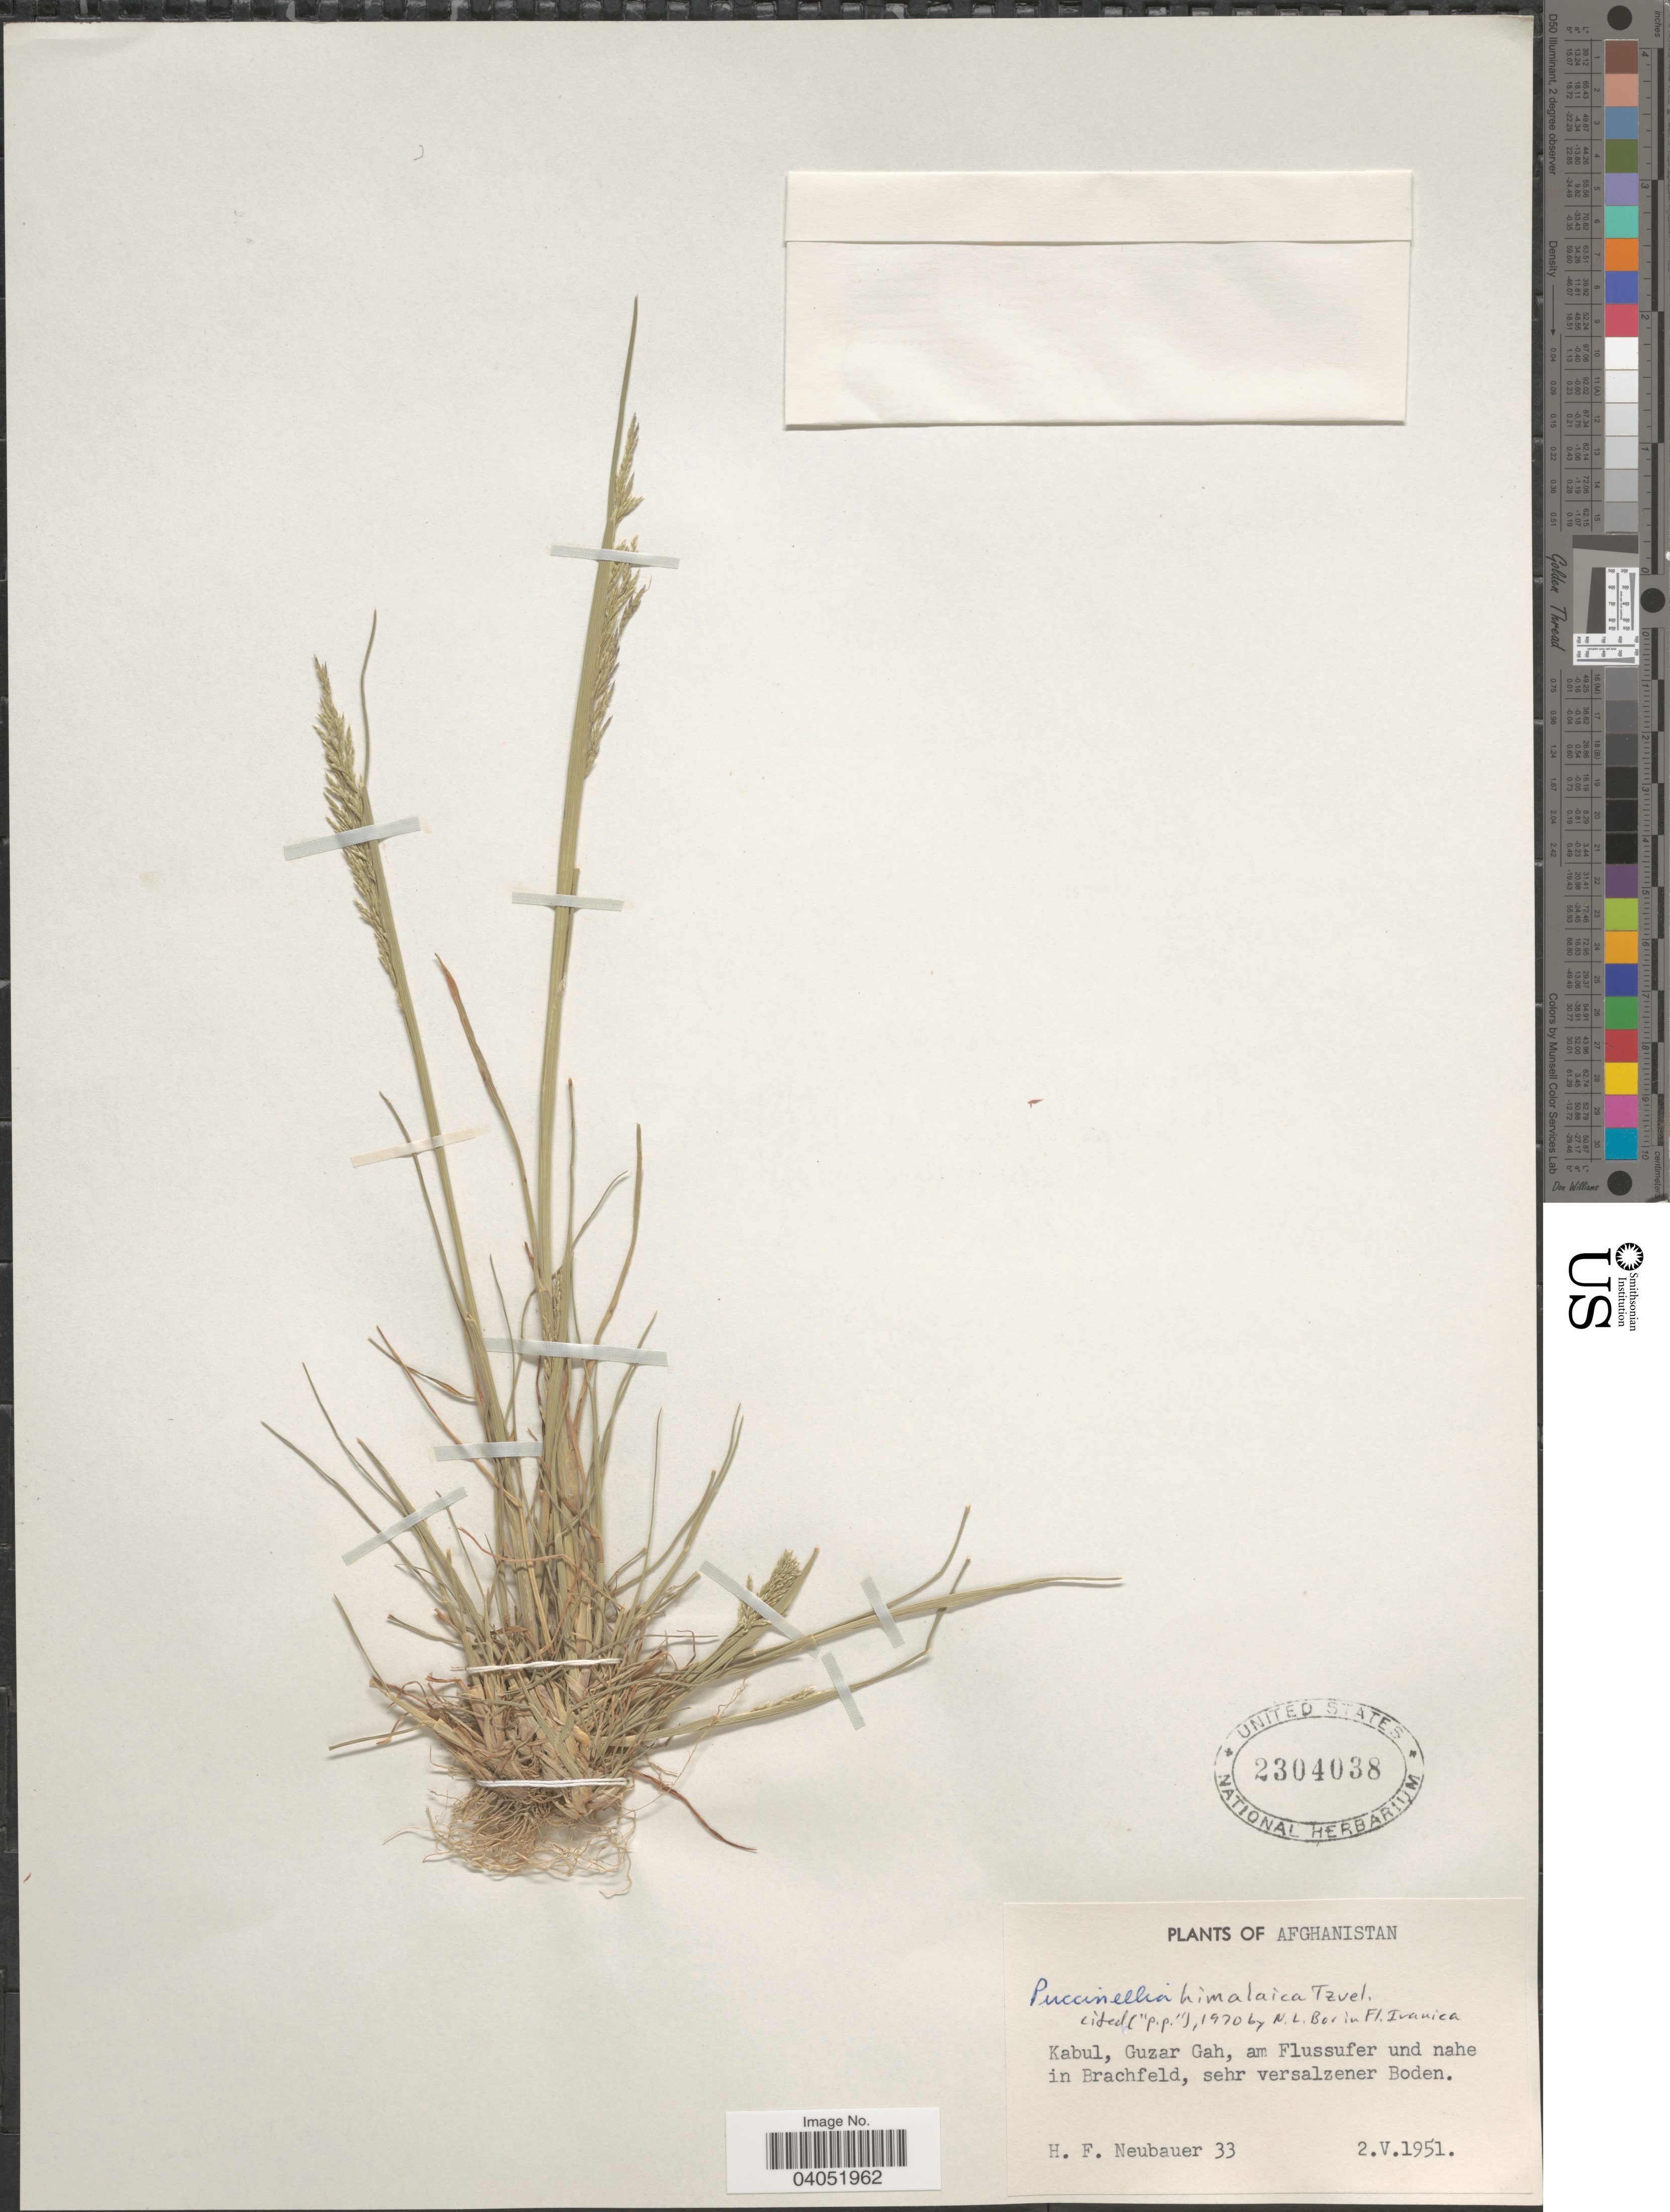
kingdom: Plantae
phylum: Tracheophyta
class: Liliopsida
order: Poales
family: Poaceae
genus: Puccinellia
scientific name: Puccinellia himalaica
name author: Tzvelev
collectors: H. Neubauer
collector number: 33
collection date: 1951-05-02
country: Afghanistan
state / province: Kabul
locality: Guzar Gah, am Flussufer und nahe in Brachfeld, sehr versalzener Boden.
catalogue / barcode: US 2304038